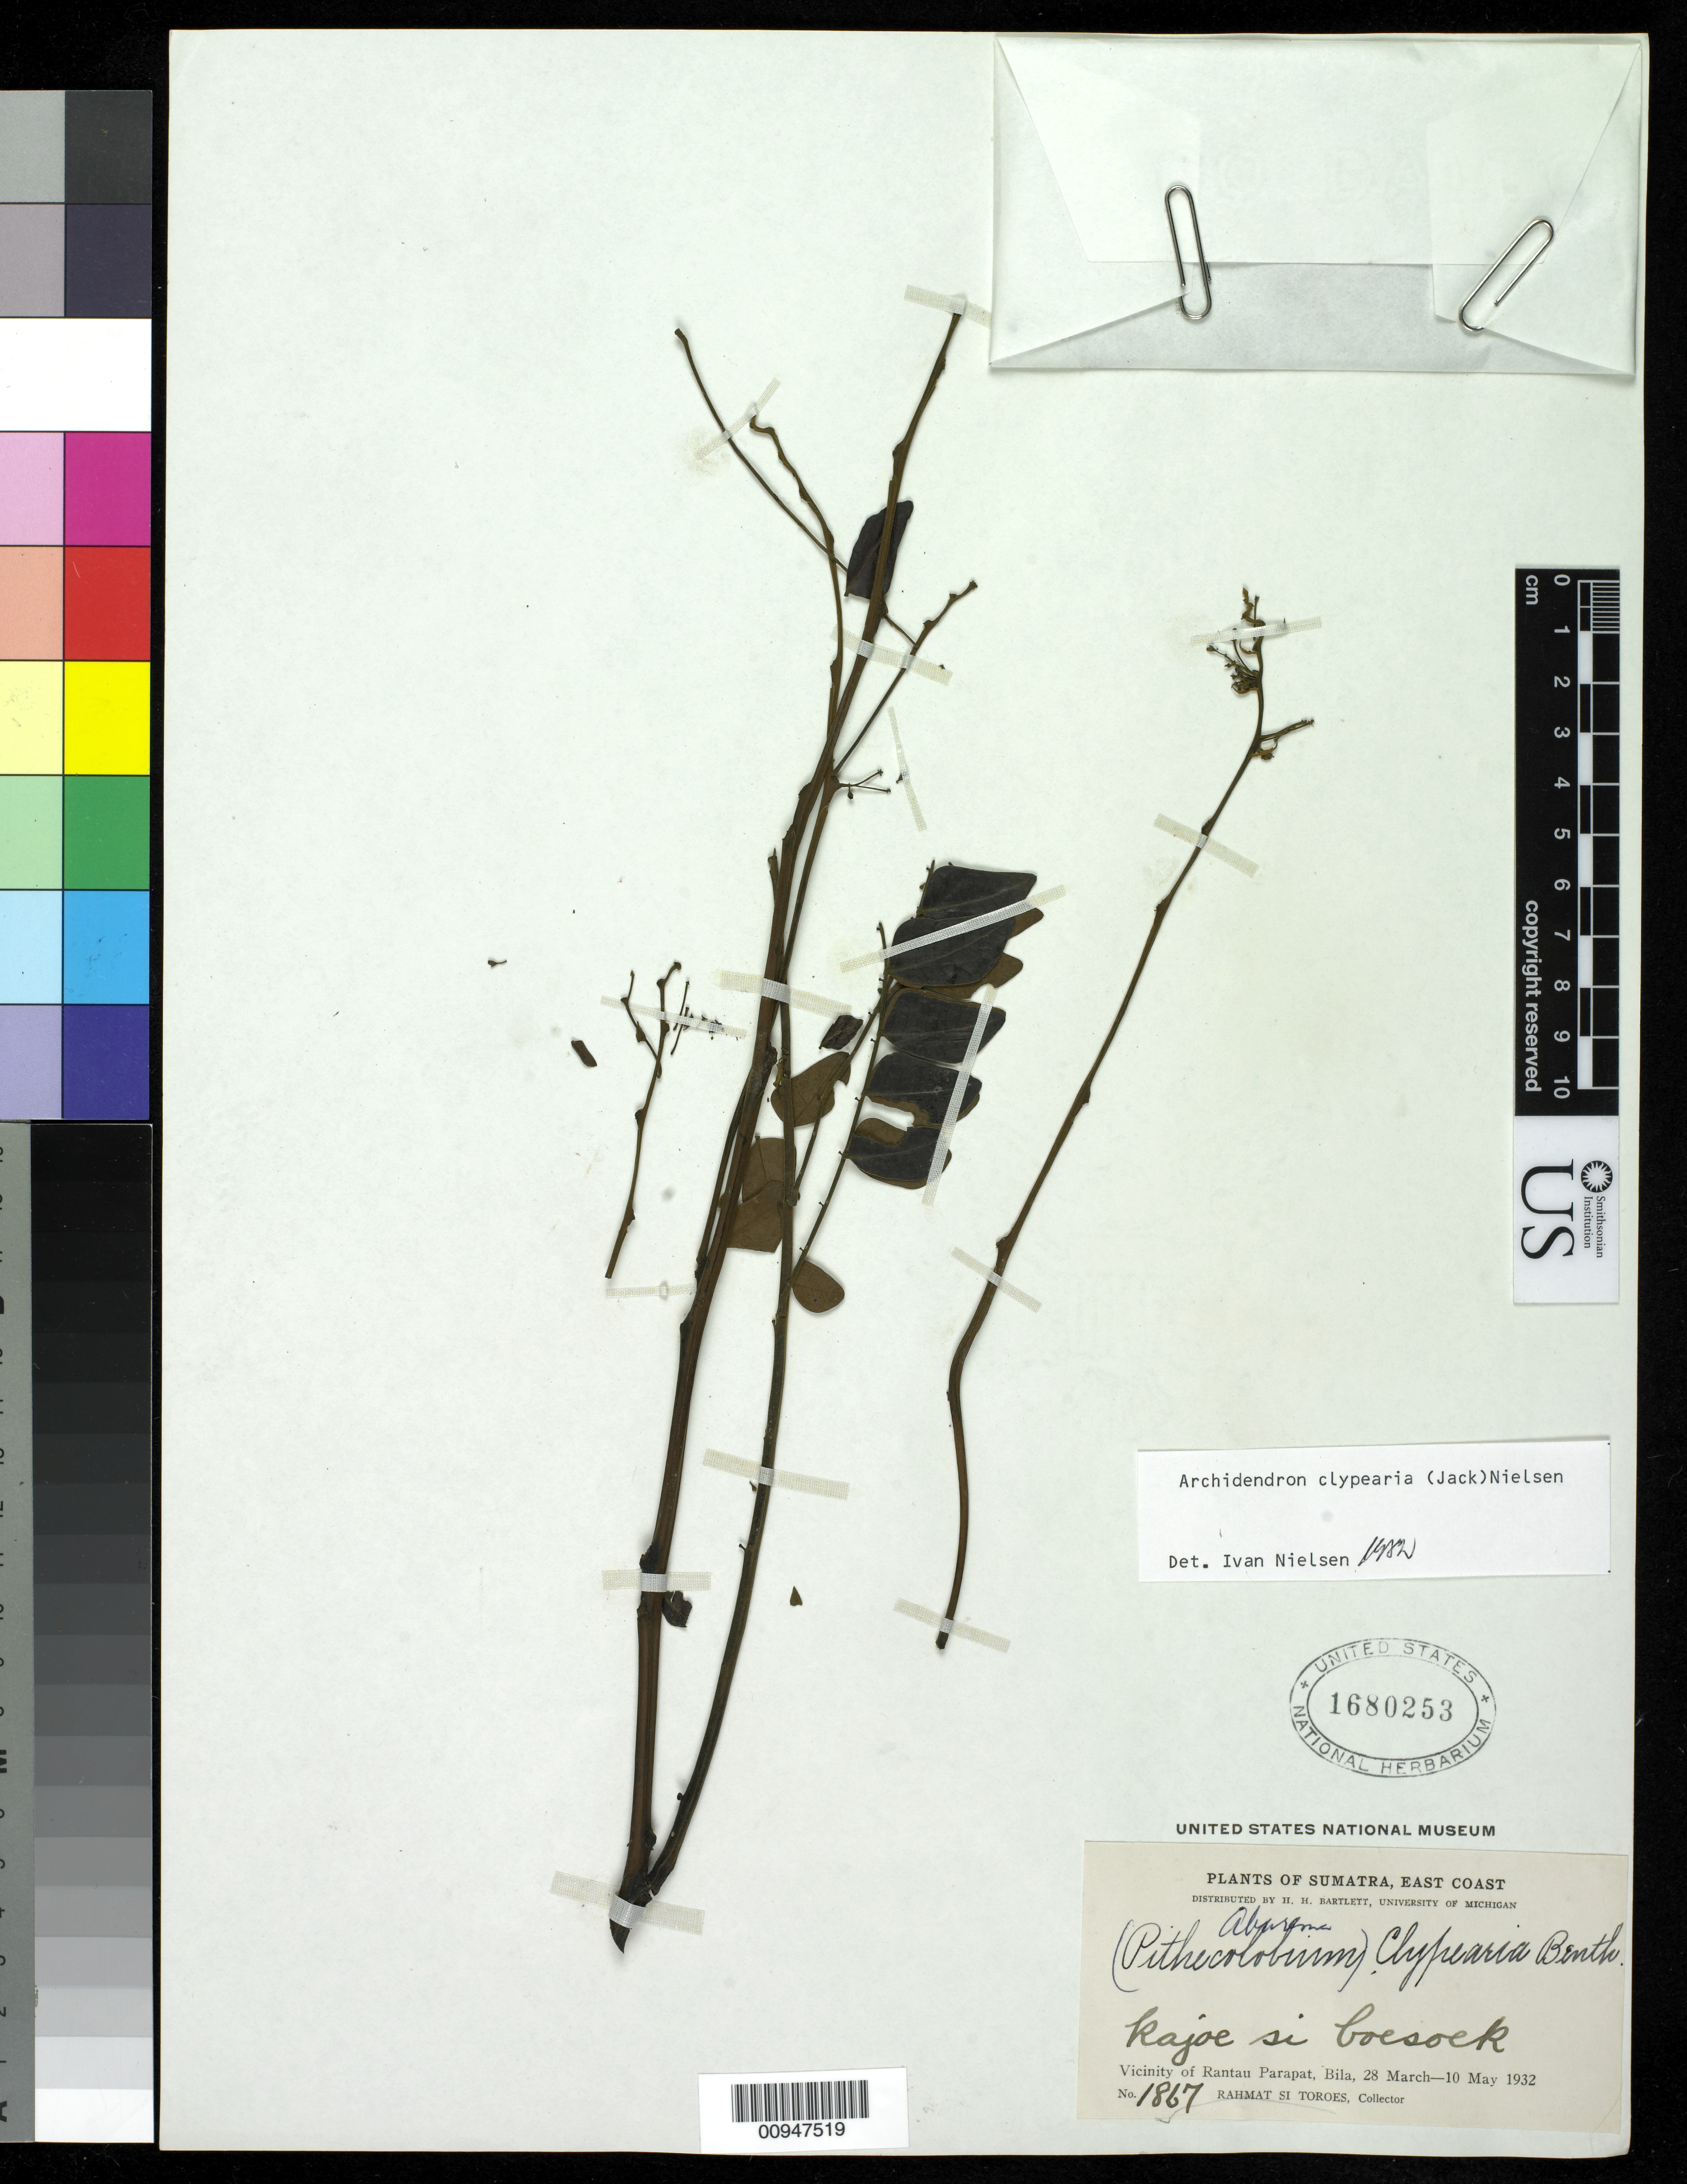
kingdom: Plantae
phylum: Tracheophyta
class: Magnoliopsida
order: Fabales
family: Fabaceae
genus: Archidendron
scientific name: Archidendron clypearia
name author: (Jack) I.C. Nielsen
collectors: Rahmat Si Boeea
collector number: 1867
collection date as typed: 28 Mar 1932 to 10 May 1932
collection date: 1932-03-28/1932-05-10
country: Indonesia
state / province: Sumatra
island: Sumatra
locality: vicinity of Rantau Parapat, Bila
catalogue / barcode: US 1680253